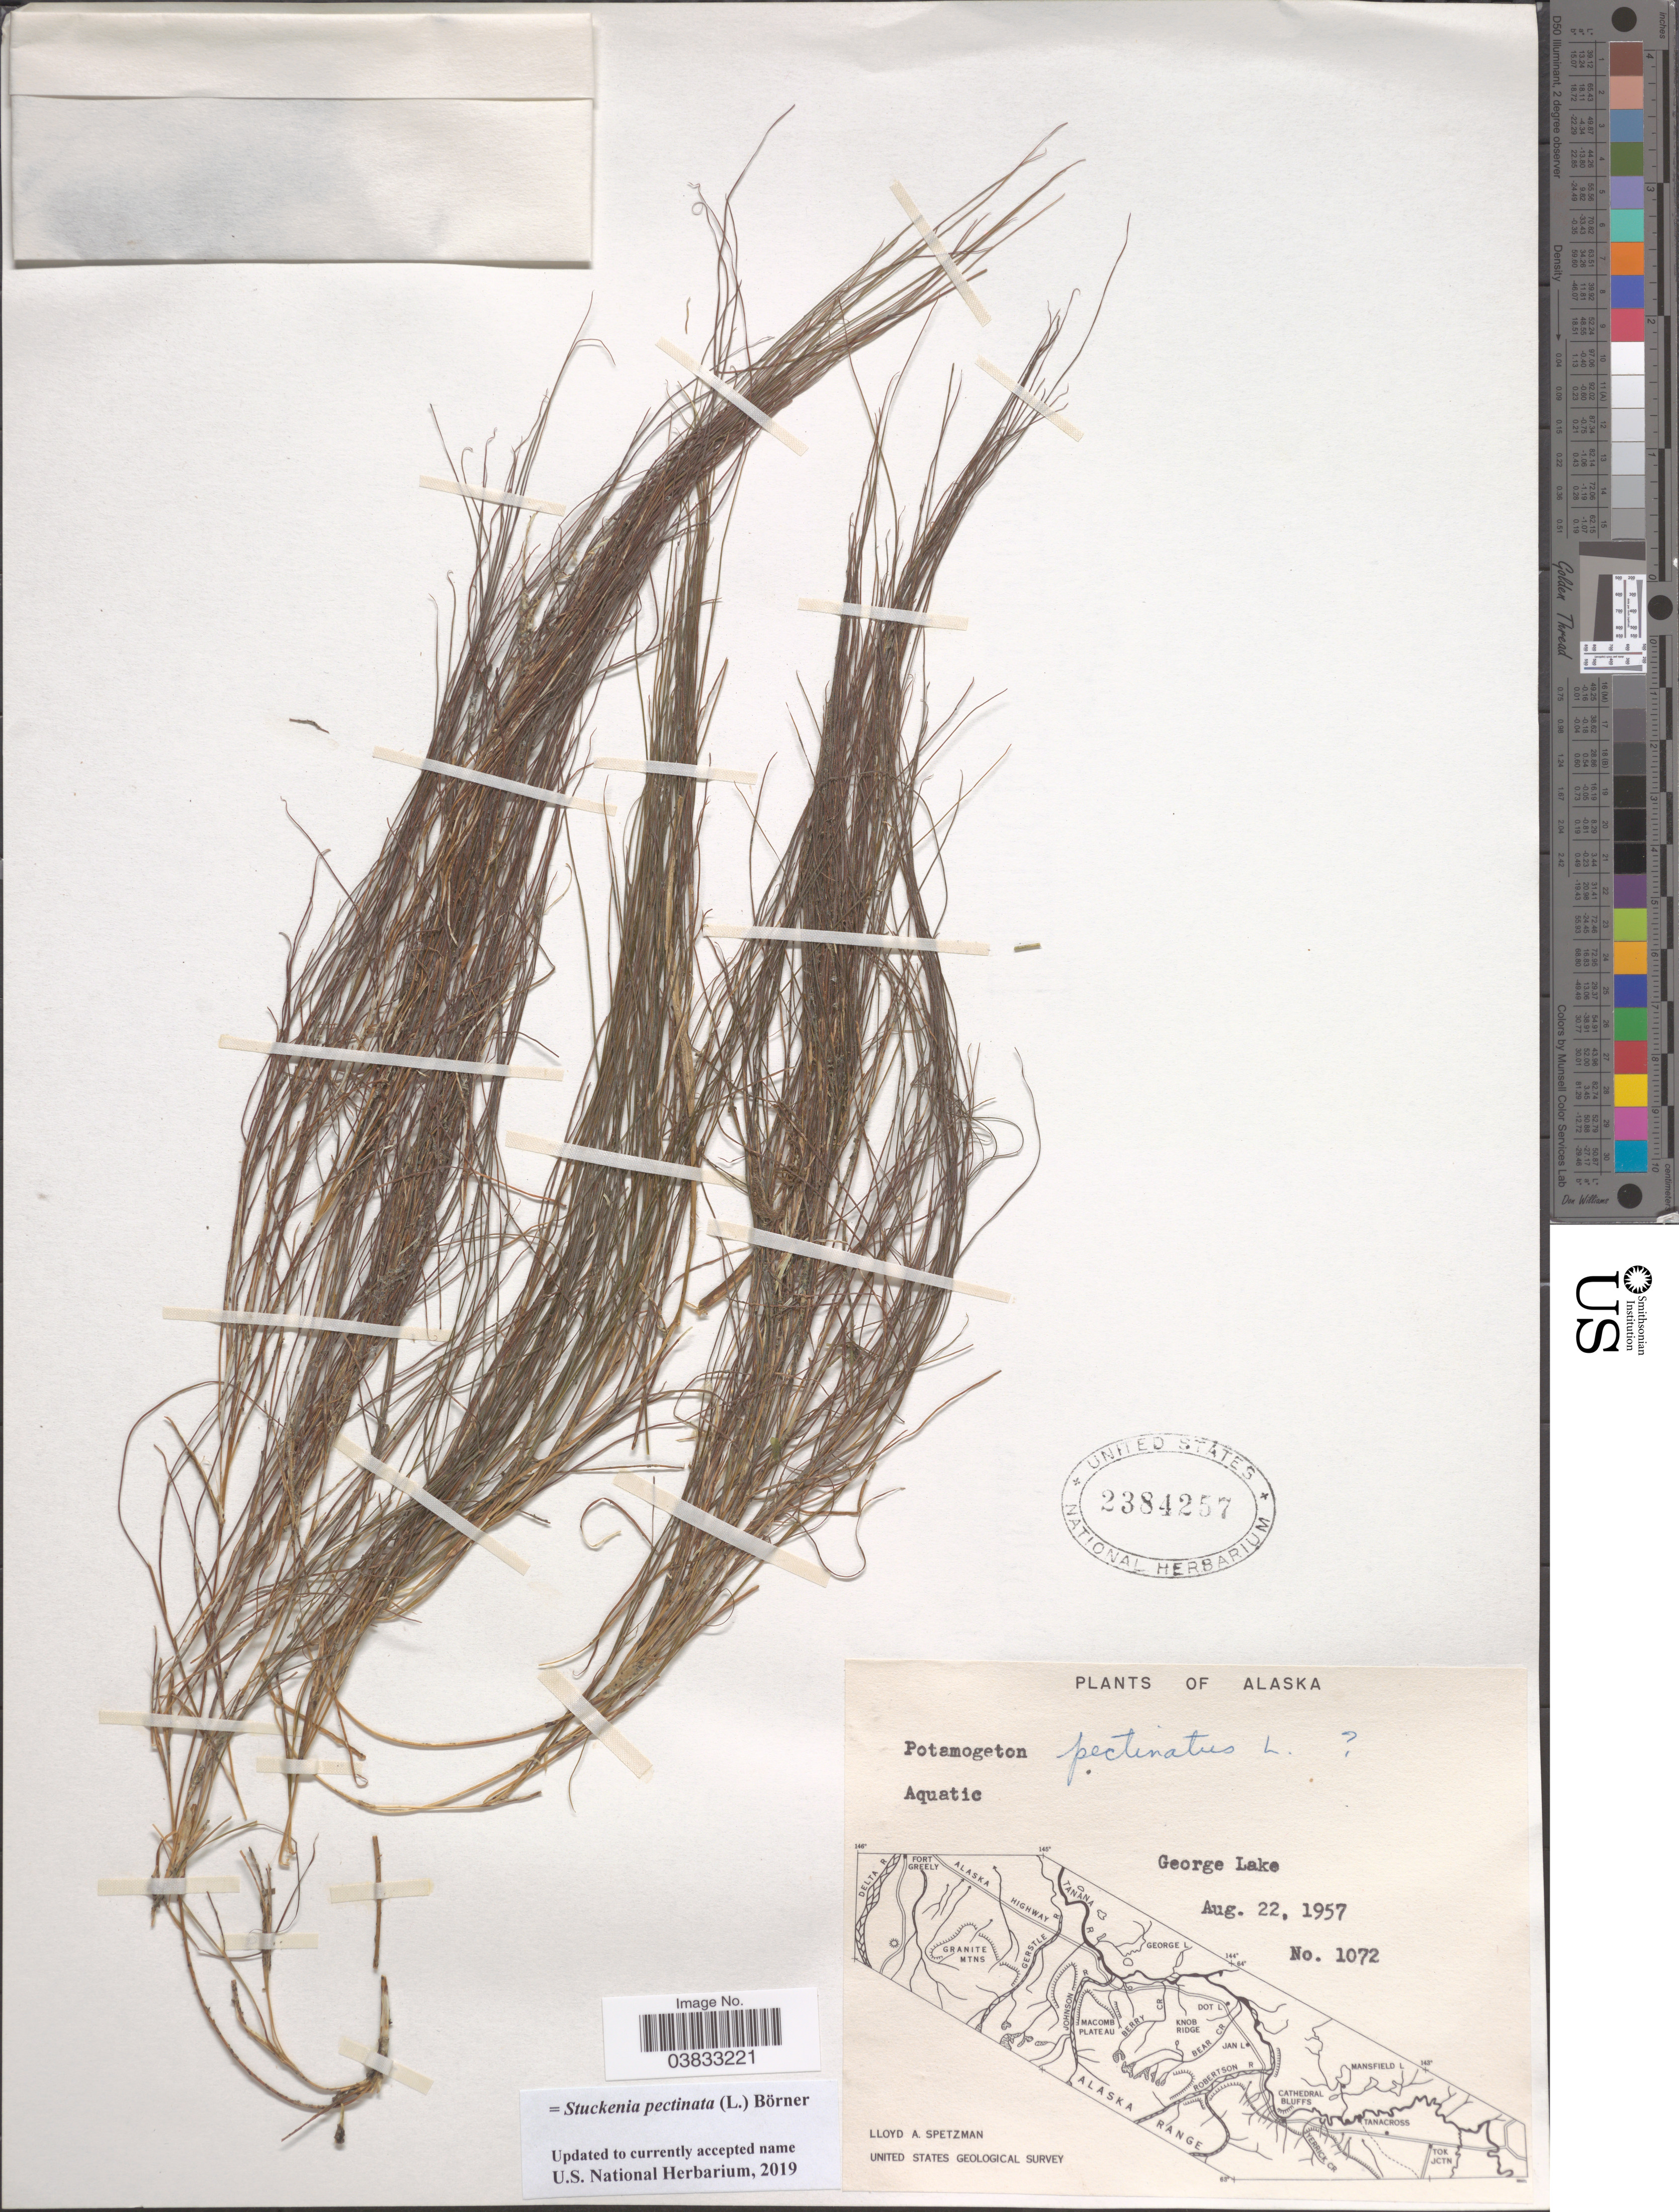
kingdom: Plantae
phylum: Tracheophyta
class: Liliopsida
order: Alismatales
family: Potamogetonaceae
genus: Stuckenia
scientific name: Stuckenia pectinata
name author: (L.) Börner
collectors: L. Spetzman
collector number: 1072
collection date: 1957-08-22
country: United States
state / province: Alaska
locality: George Lake.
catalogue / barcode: US 2384257